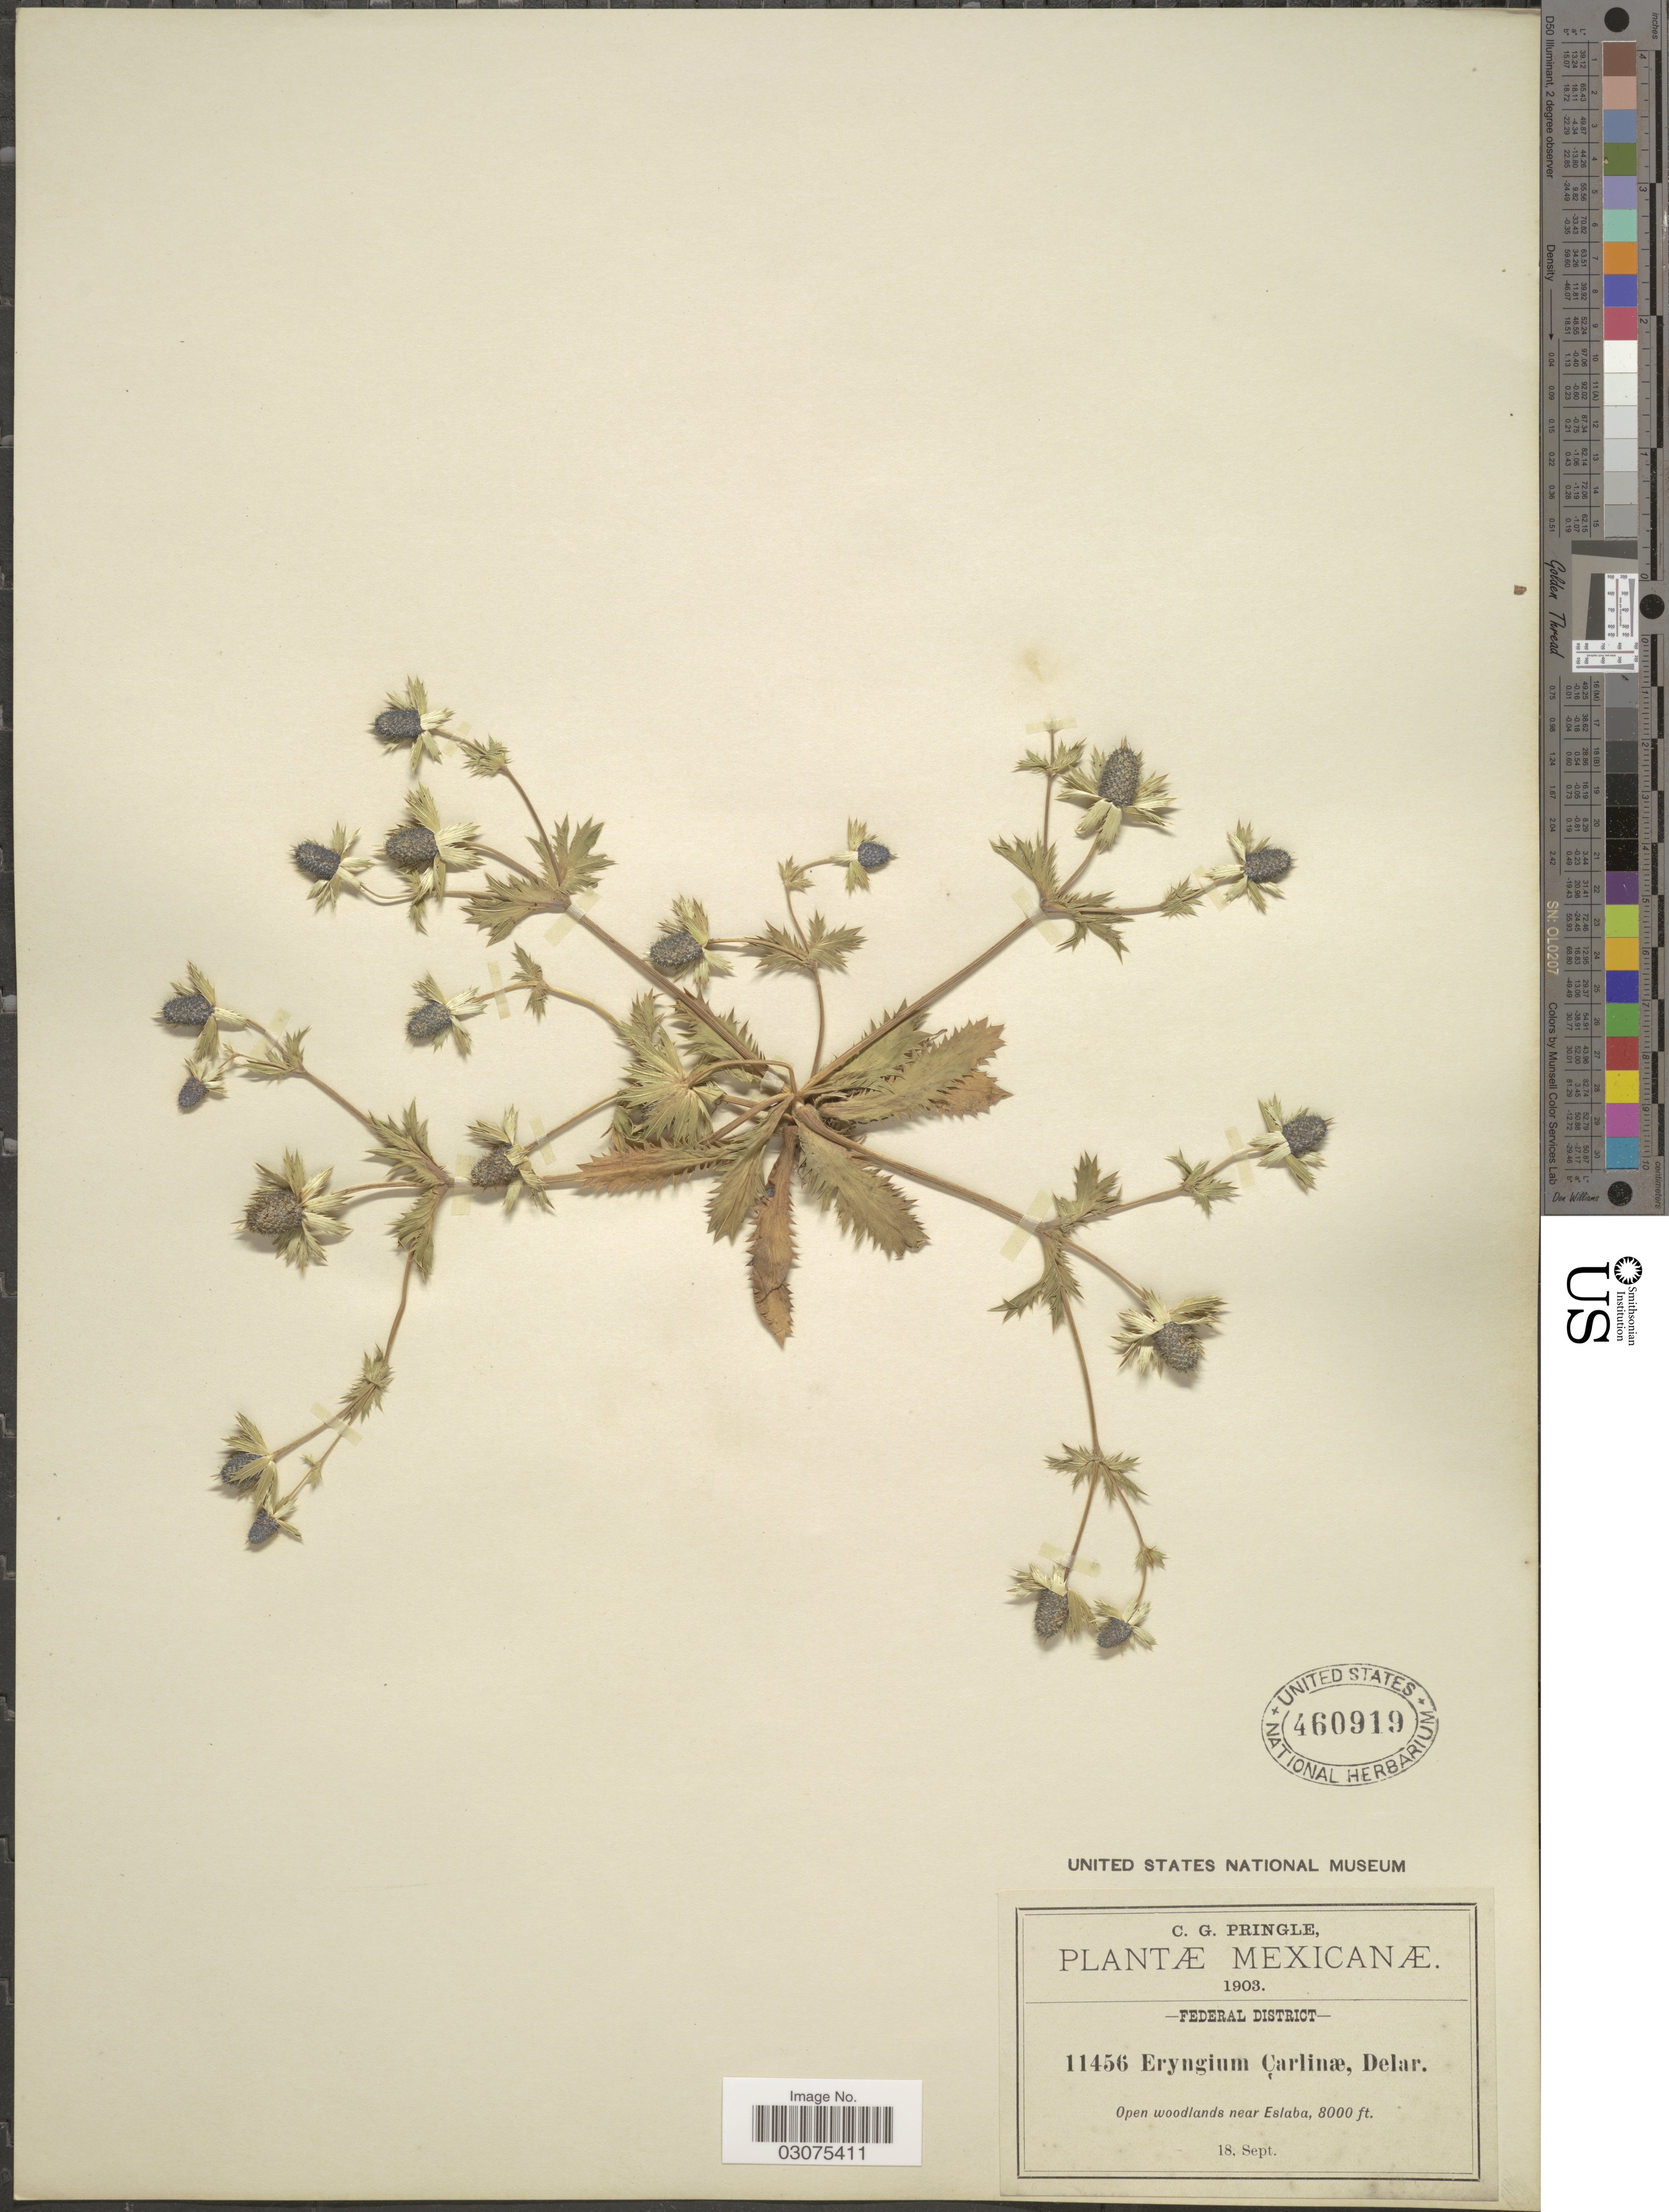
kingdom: Plantae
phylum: Tracheophyta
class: Magnoliopsida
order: Apiales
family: Apiaceae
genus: Eryngium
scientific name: Eryngium carlinae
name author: F. Delaroche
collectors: C. G. Pringle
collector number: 11456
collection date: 1903-09-18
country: Mexico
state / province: Distrito Federal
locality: Federal District. Open woodlands near Eslaba.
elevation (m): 2438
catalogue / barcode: US 460919